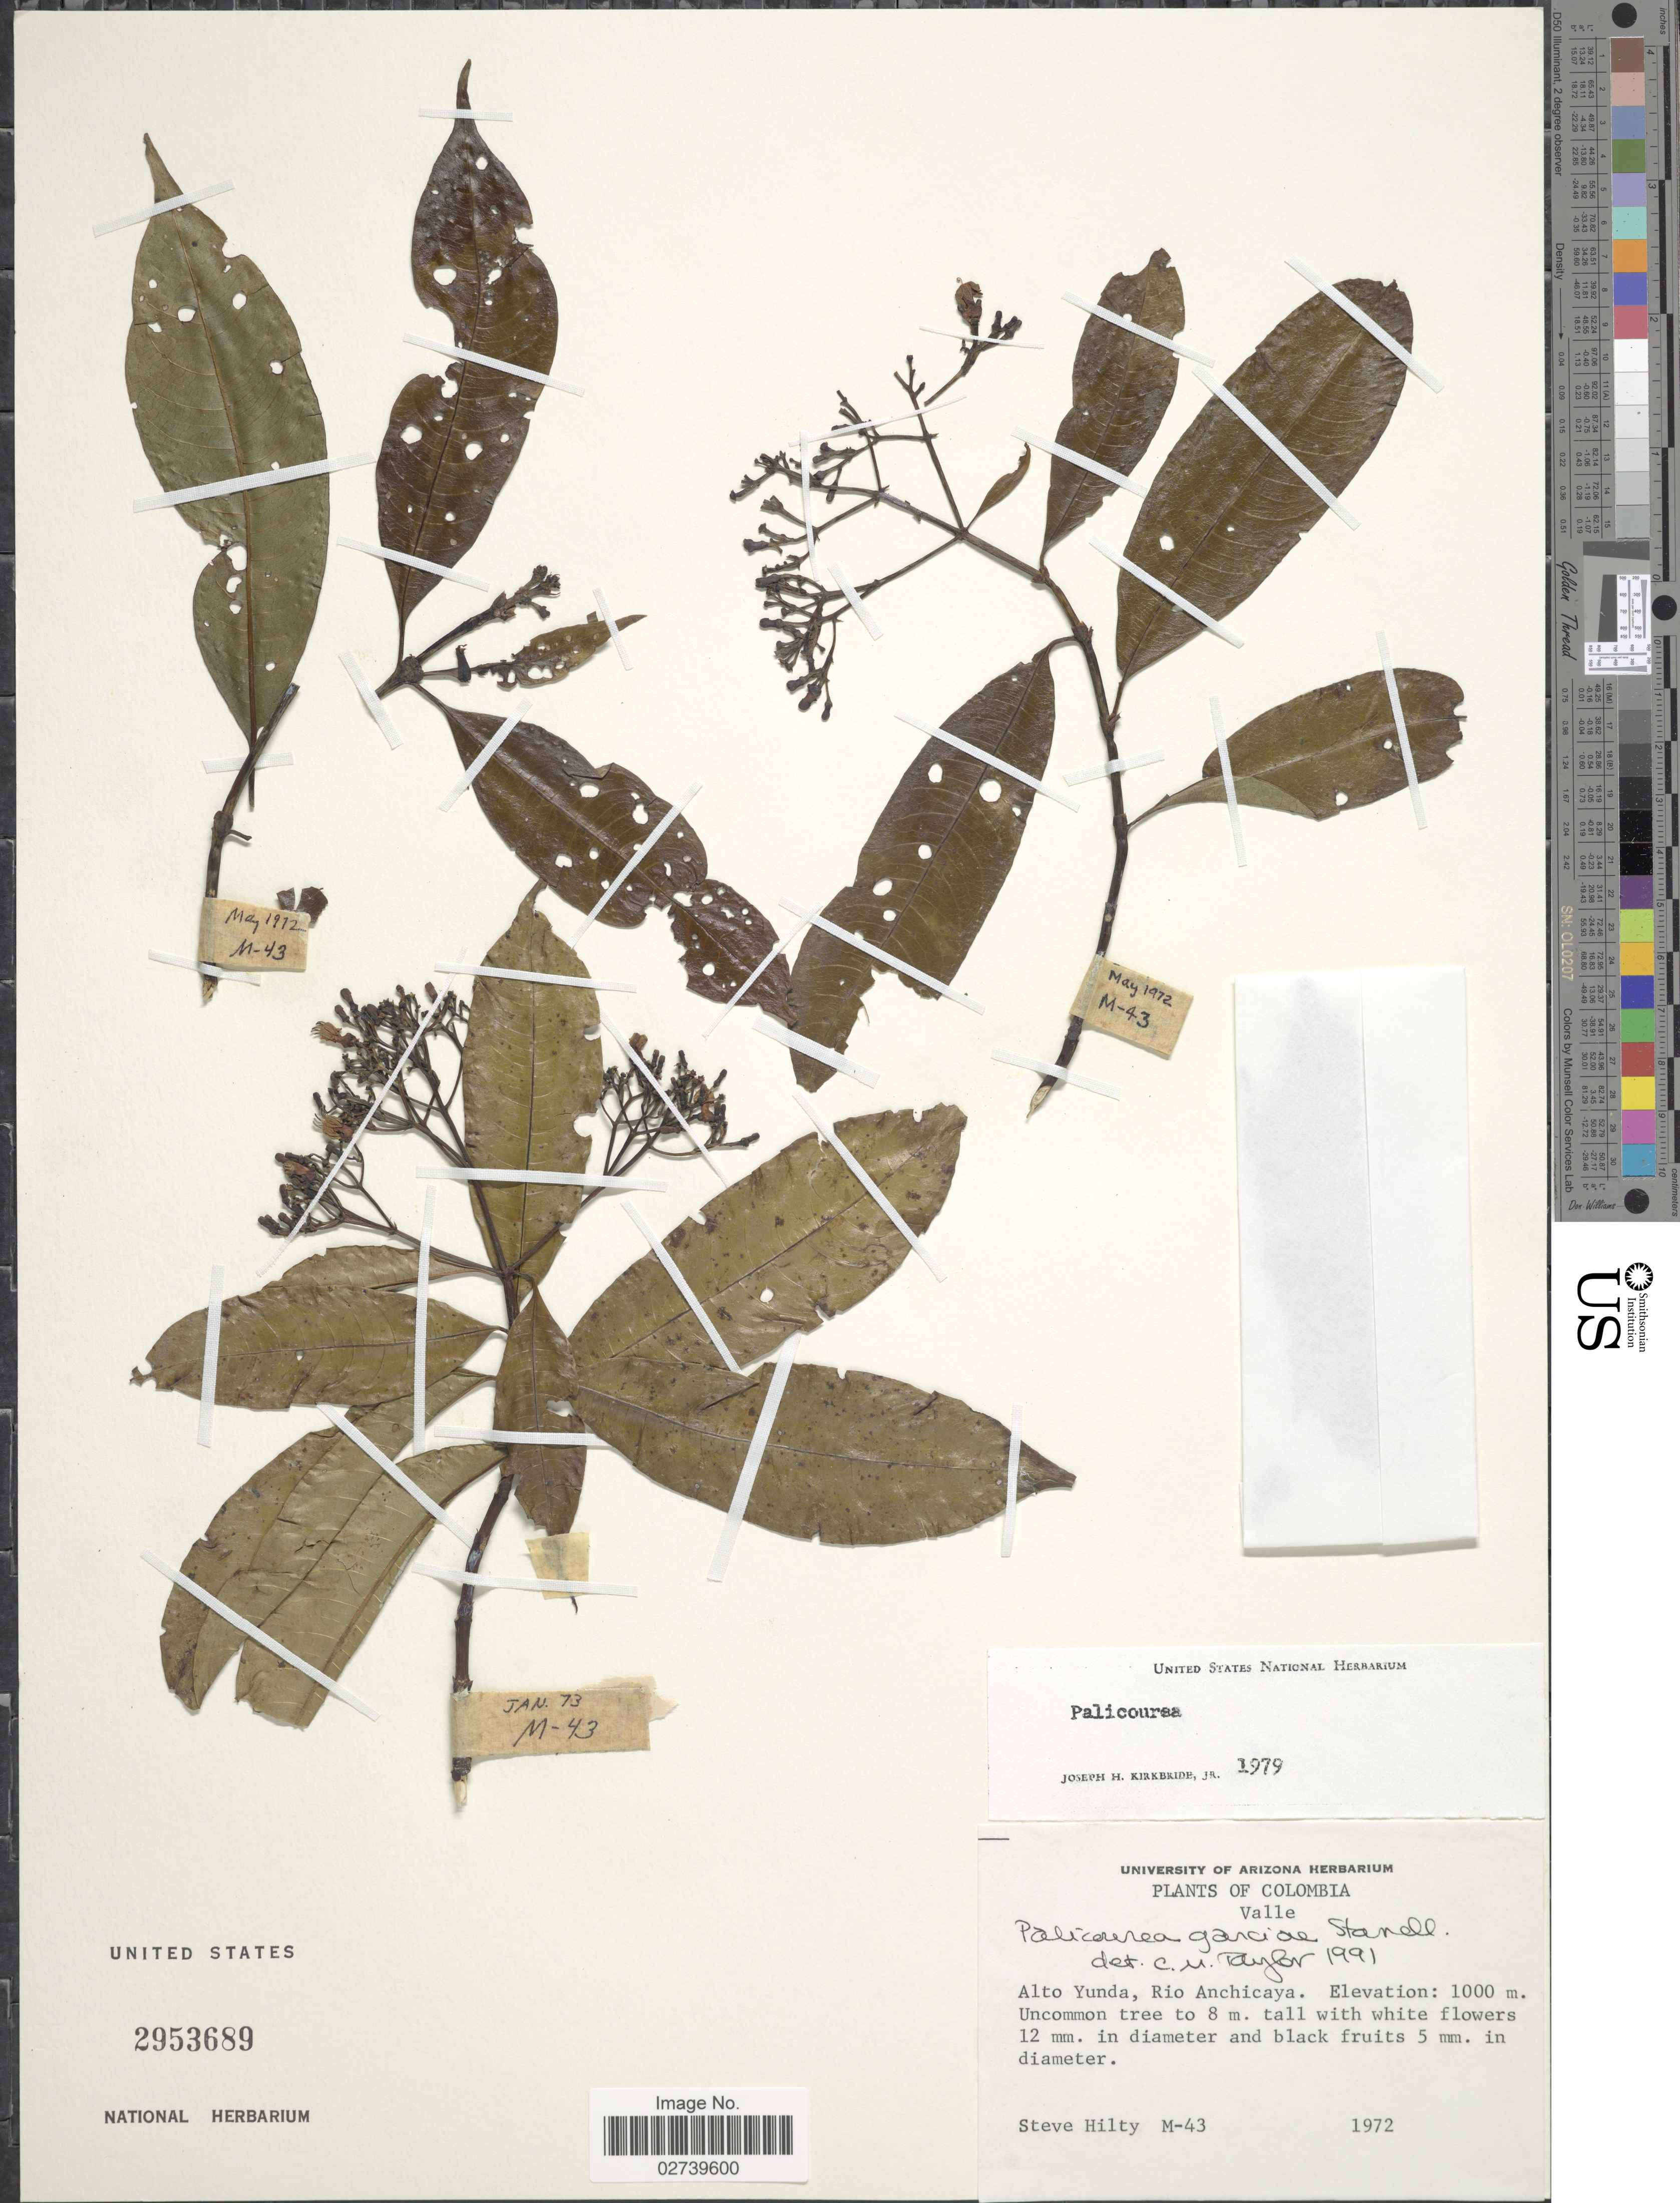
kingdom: Plantae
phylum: Tracheophyta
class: Magnoliopsida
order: Gentianales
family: Rubiaceae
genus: Palicourea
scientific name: Palicourea garciae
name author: Standl.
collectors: S. Hilty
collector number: M-43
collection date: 1972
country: Colombia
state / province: Valle del Cauca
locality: Valle, Alto Yunda, Rio Anchicaya.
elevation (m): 1000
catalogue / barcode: US 2953689